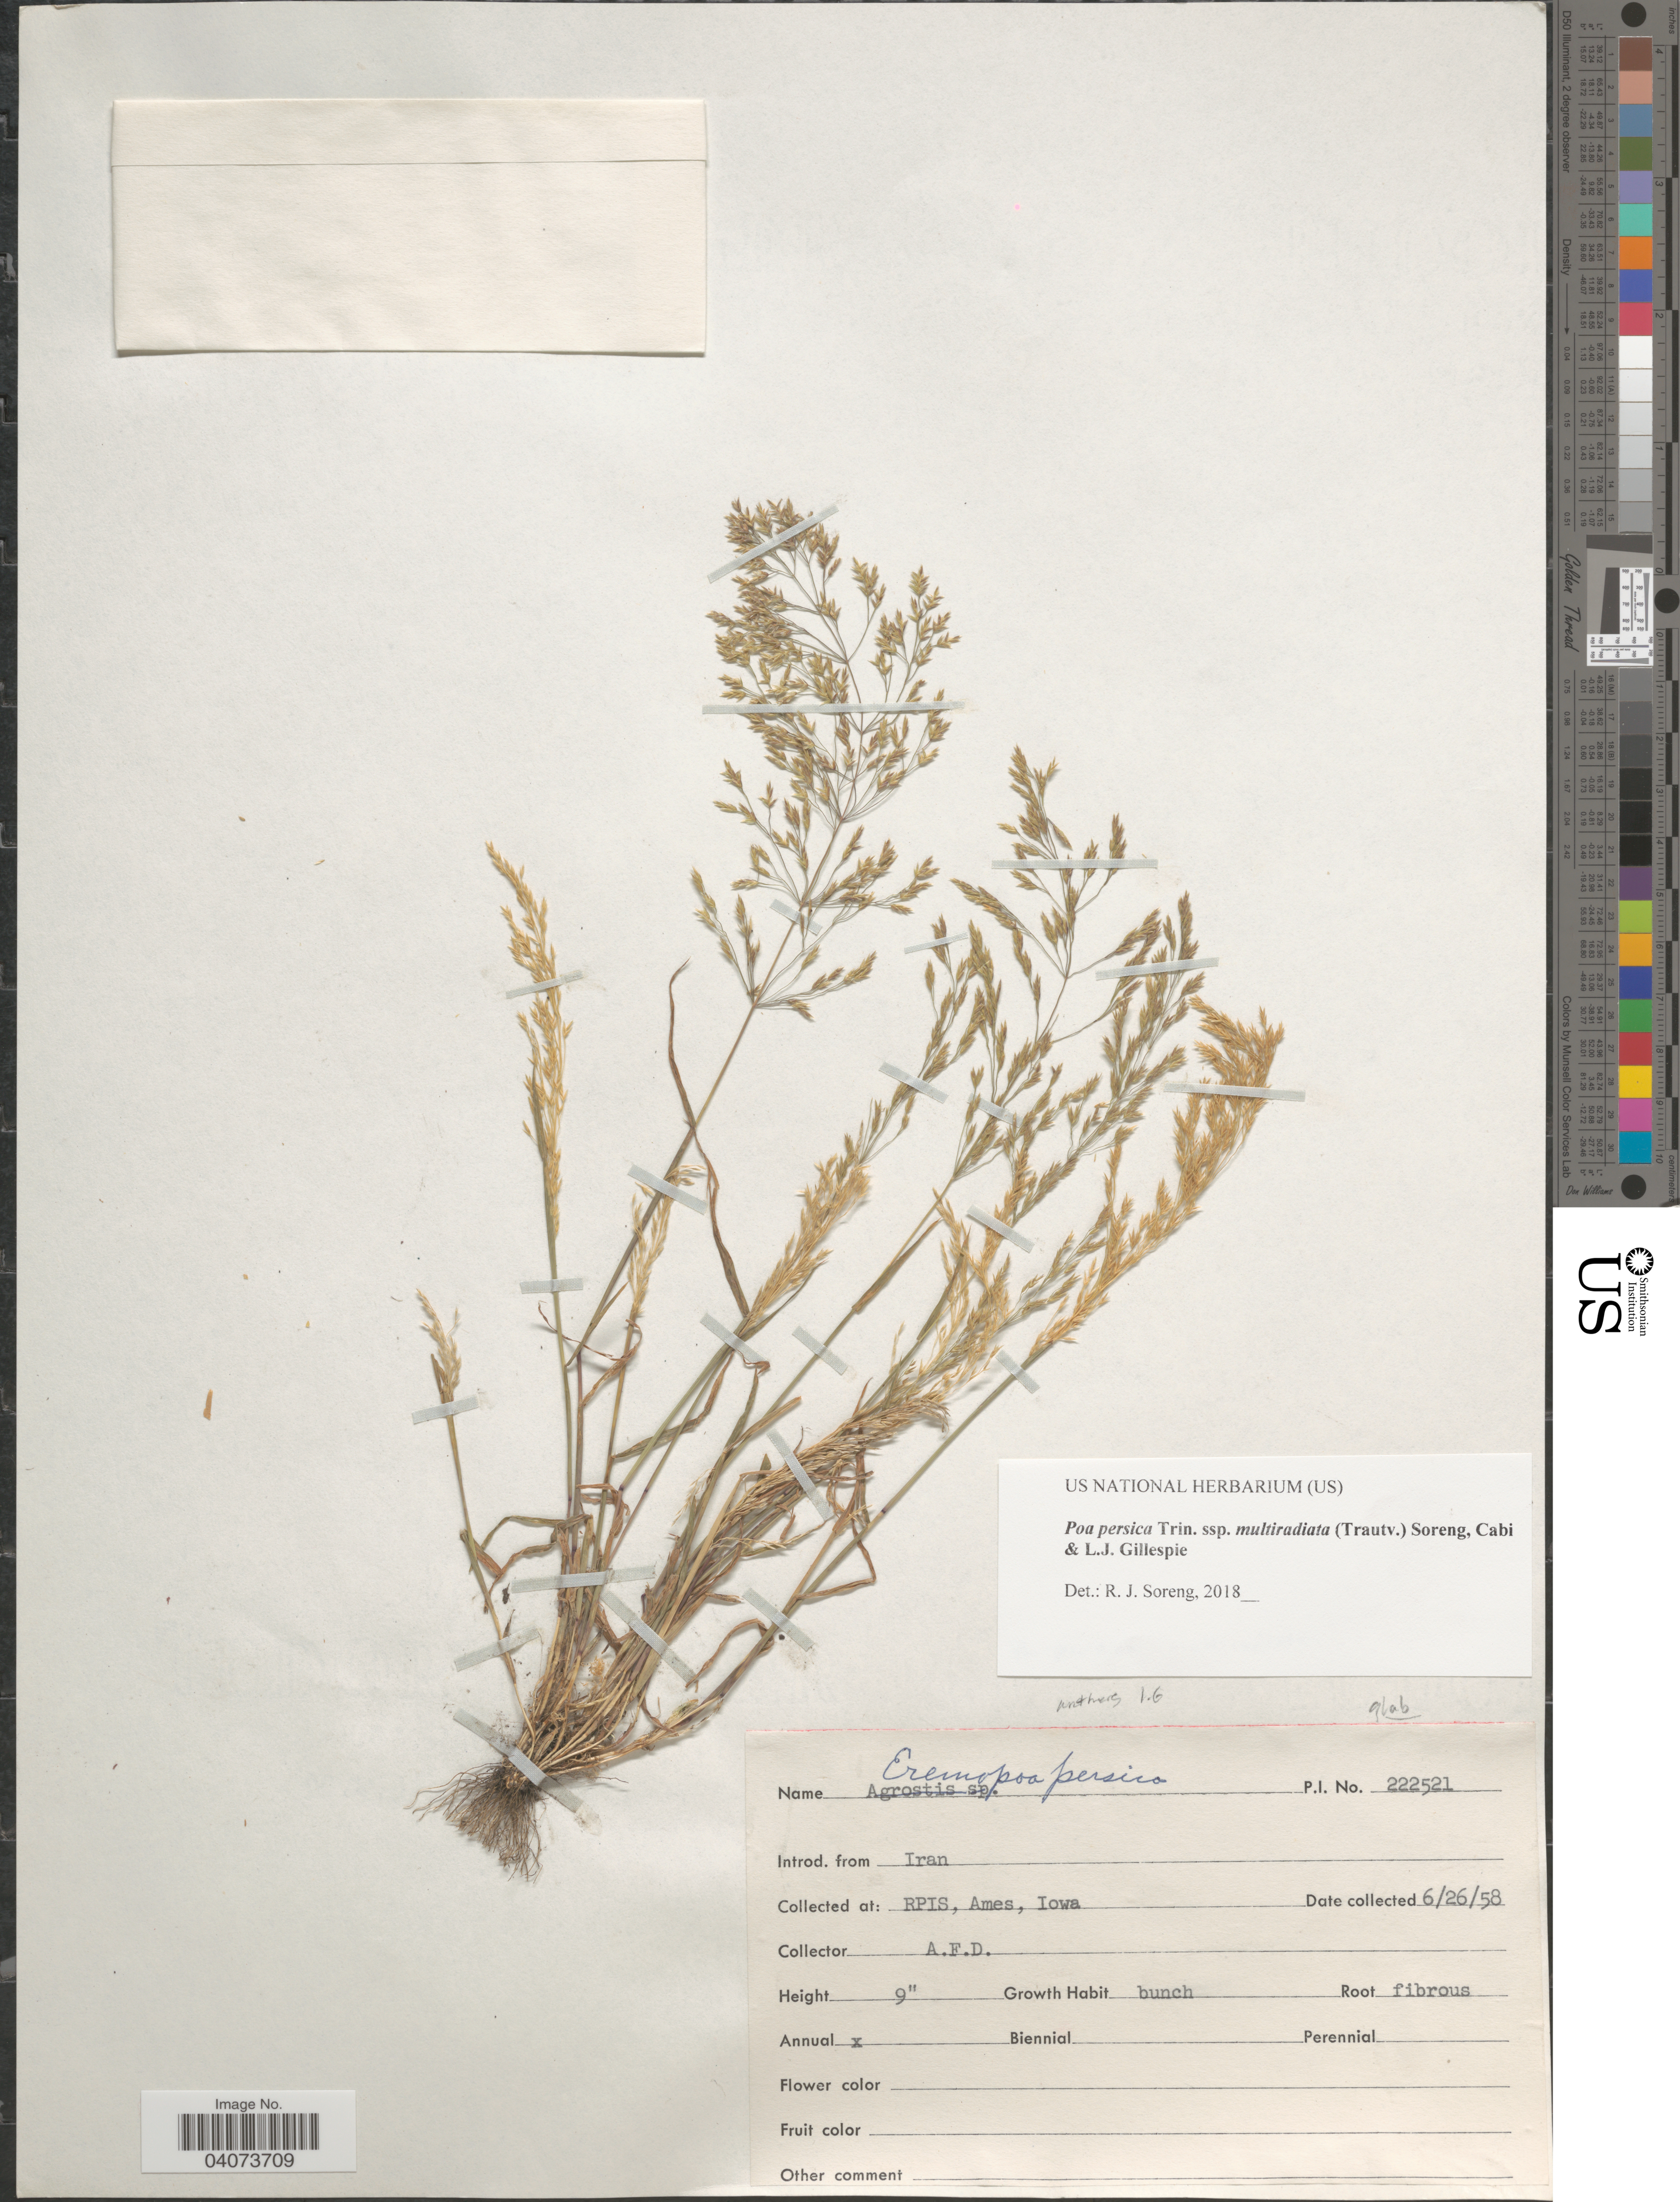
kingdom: Plantae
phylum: Tracheophyta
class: Liliopsida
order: Poales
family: Poaceae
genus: Poa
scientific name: Poa persica subsp. multiradiata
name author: (Trautv.) Soreng et al.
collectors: A. D.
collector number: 222521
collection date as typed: Transcribed d/m/y: 26/6/58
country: United States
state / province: Iowa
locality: RPIS, Ames.